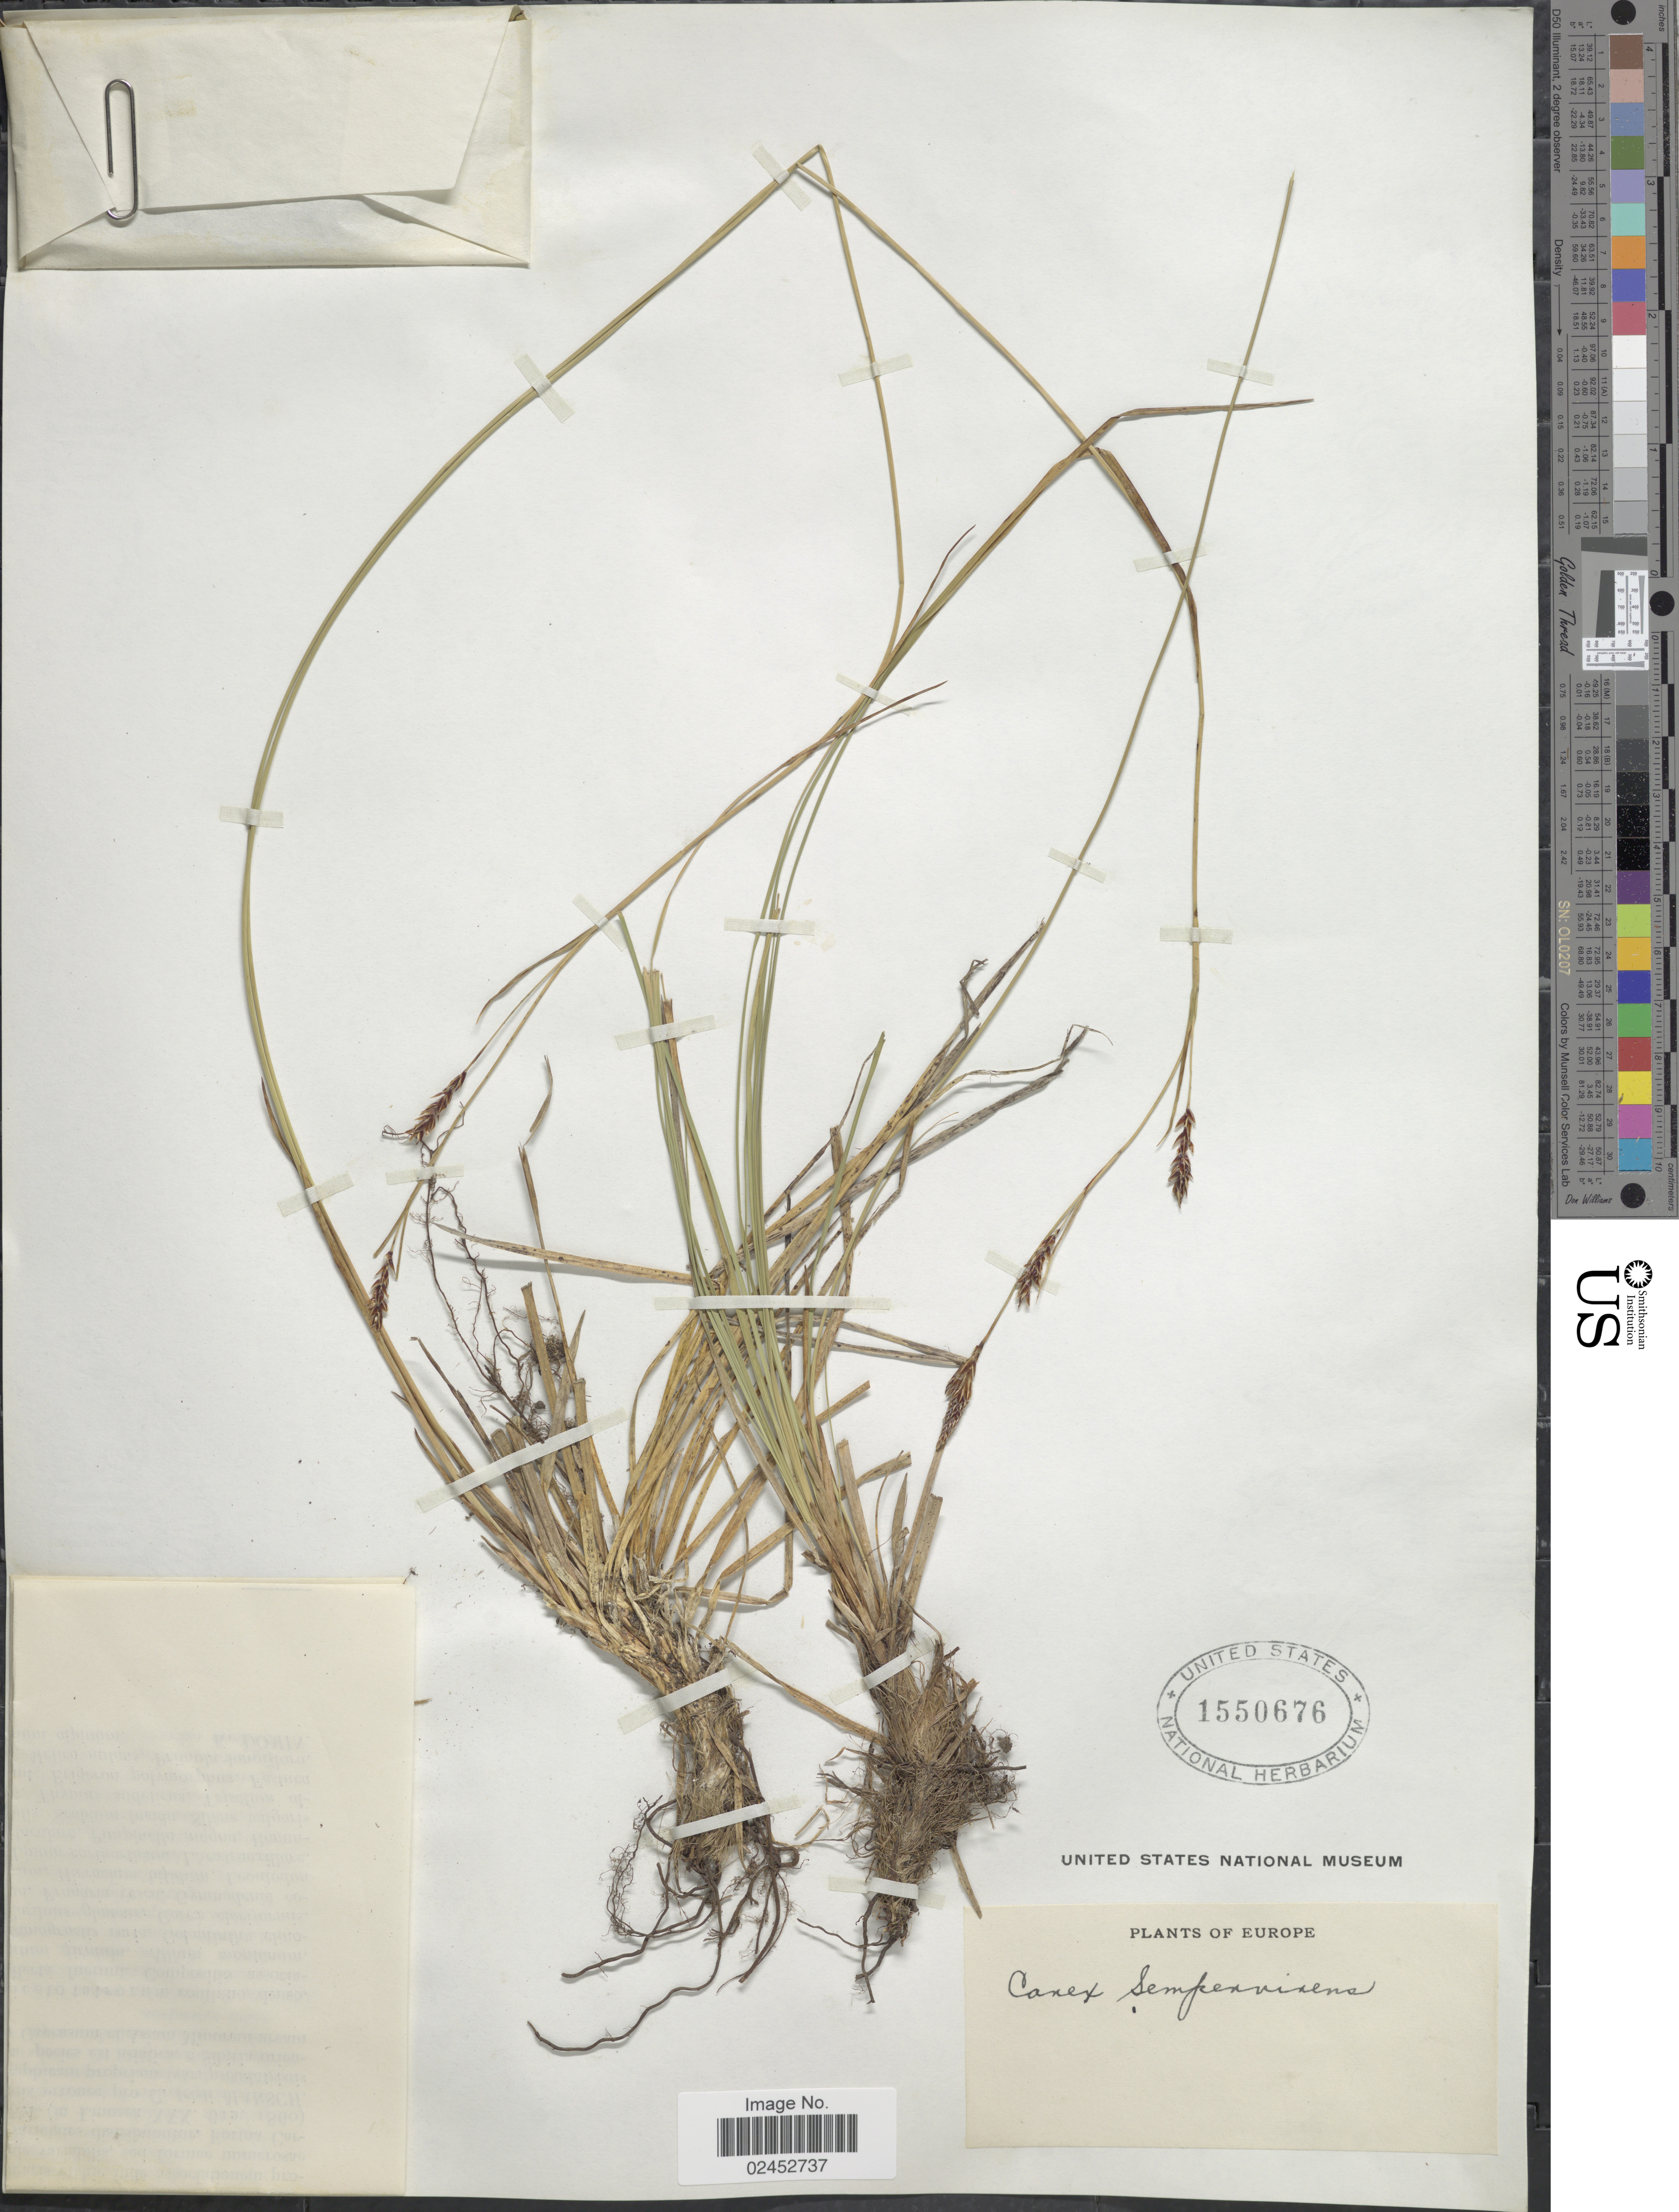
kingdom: Plantae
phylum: Tracheophyta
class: Liliopsida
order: Poales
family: Cyperaceae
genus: Carex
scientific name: Carex sempervirens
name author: Vill.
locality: Europe.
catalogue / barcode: US 1550676